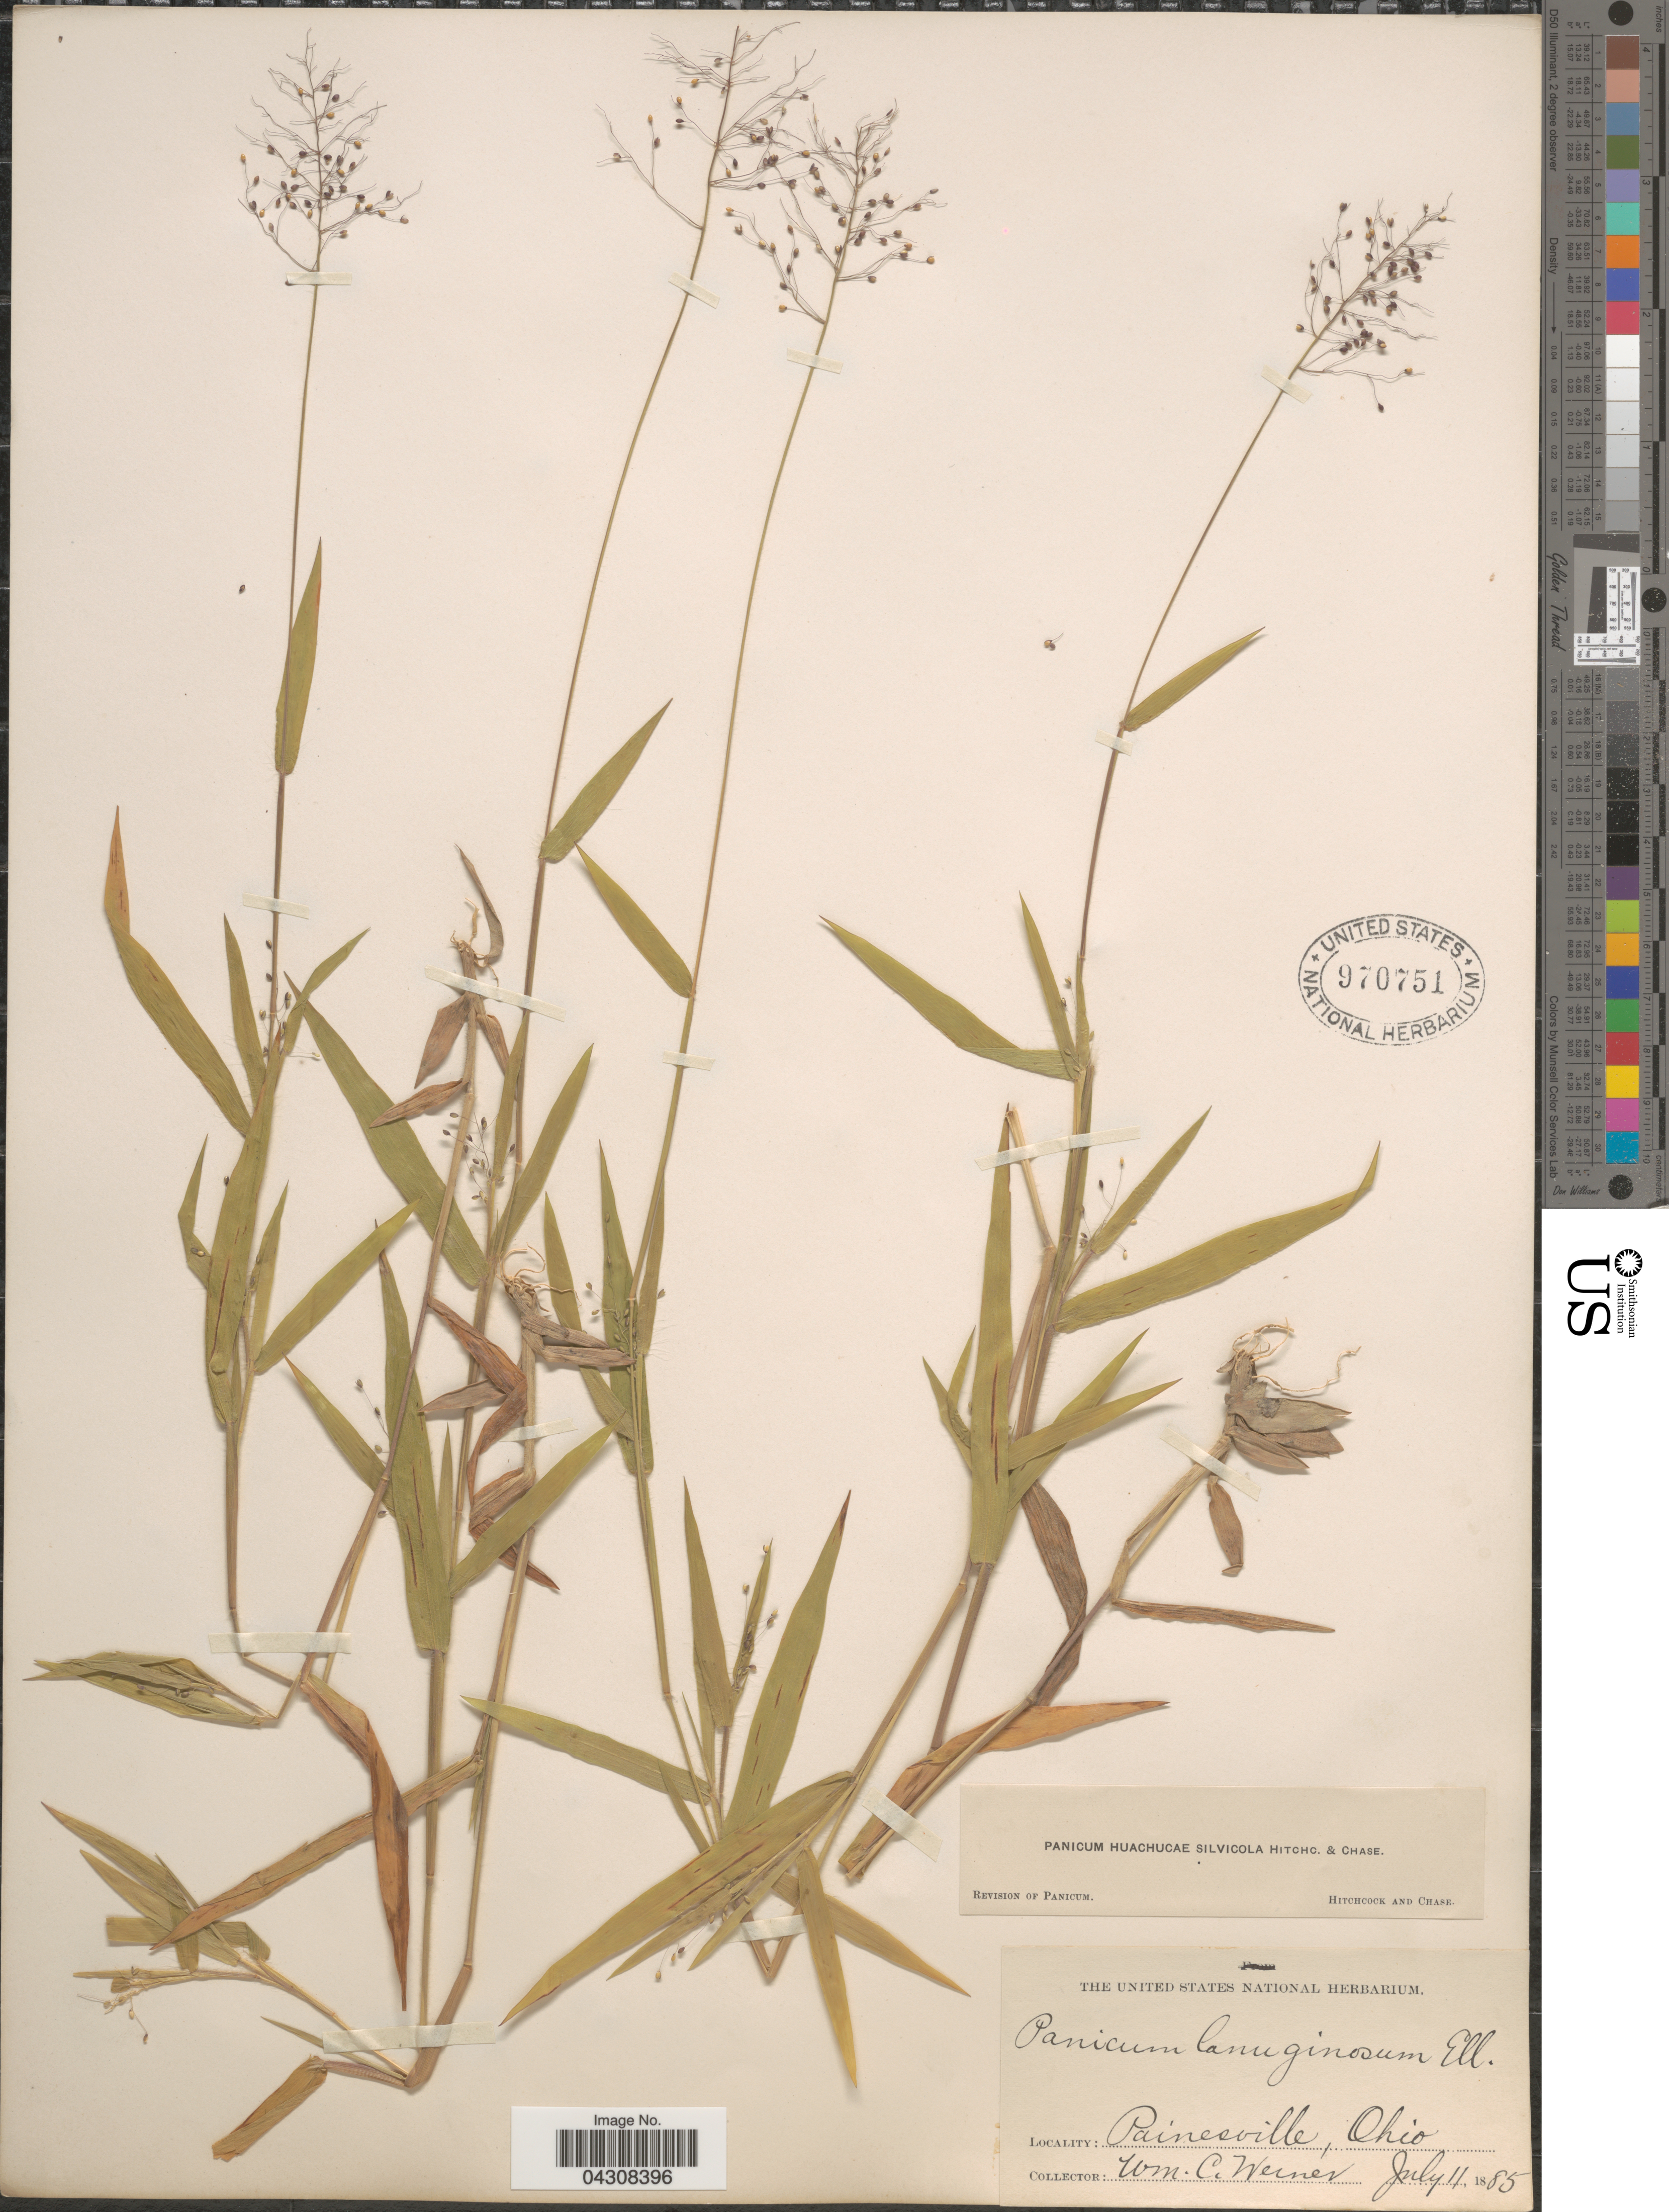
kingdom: Plantae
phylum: Tracheophyta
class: Liliopsida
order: Poales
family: Poaceae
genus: Dichanthelium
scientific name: Dichanthelium acuminatum var. acuminatum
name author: (Sw.) Gould & C.A. Clark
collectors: W. Werner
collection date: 1885-07-11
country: United States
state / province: Ohio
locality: Painesville.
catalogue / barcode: US 970751